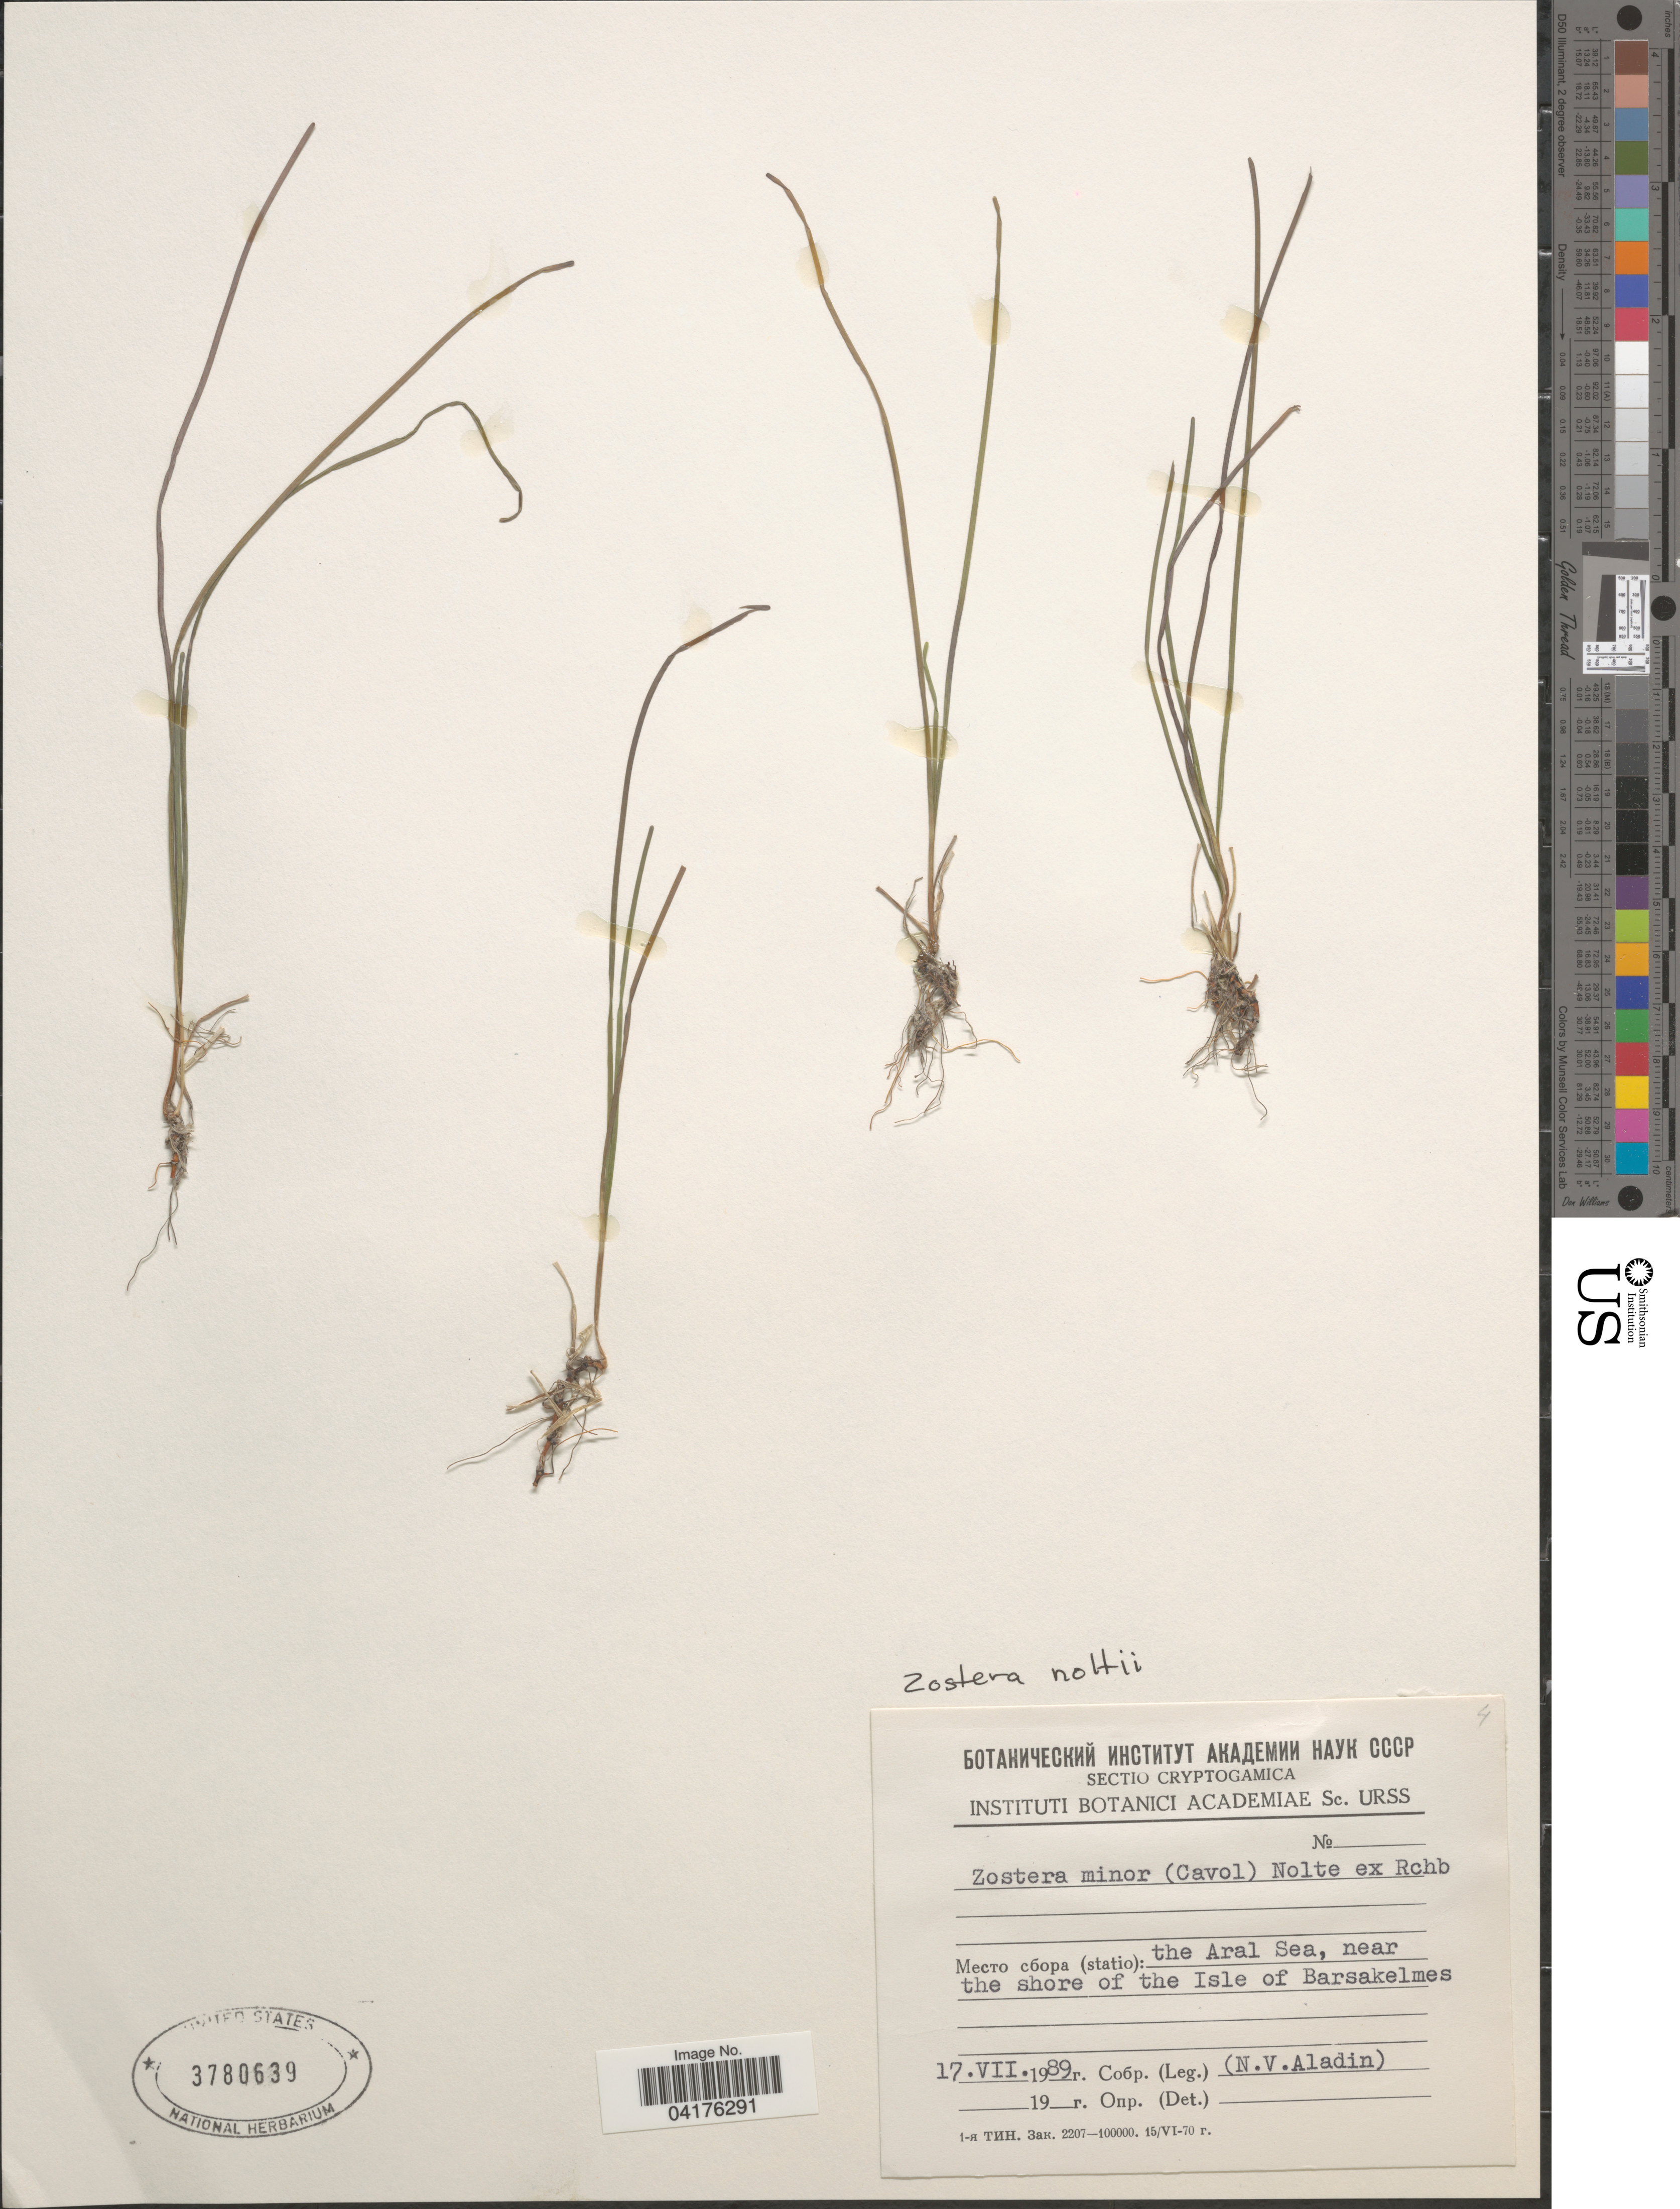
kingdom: Plantae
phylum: Tracheophyta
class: Liliopsida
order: Alismatales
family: Zosteraceae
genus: Zostera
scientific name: Zostera noltii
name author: Hornem.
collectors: N. Aladin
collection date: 1989-07-17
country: Kazakhstan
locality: The Aral Sea, near the shore of the Isle of Barsakelmes.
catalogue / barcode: US 3780639